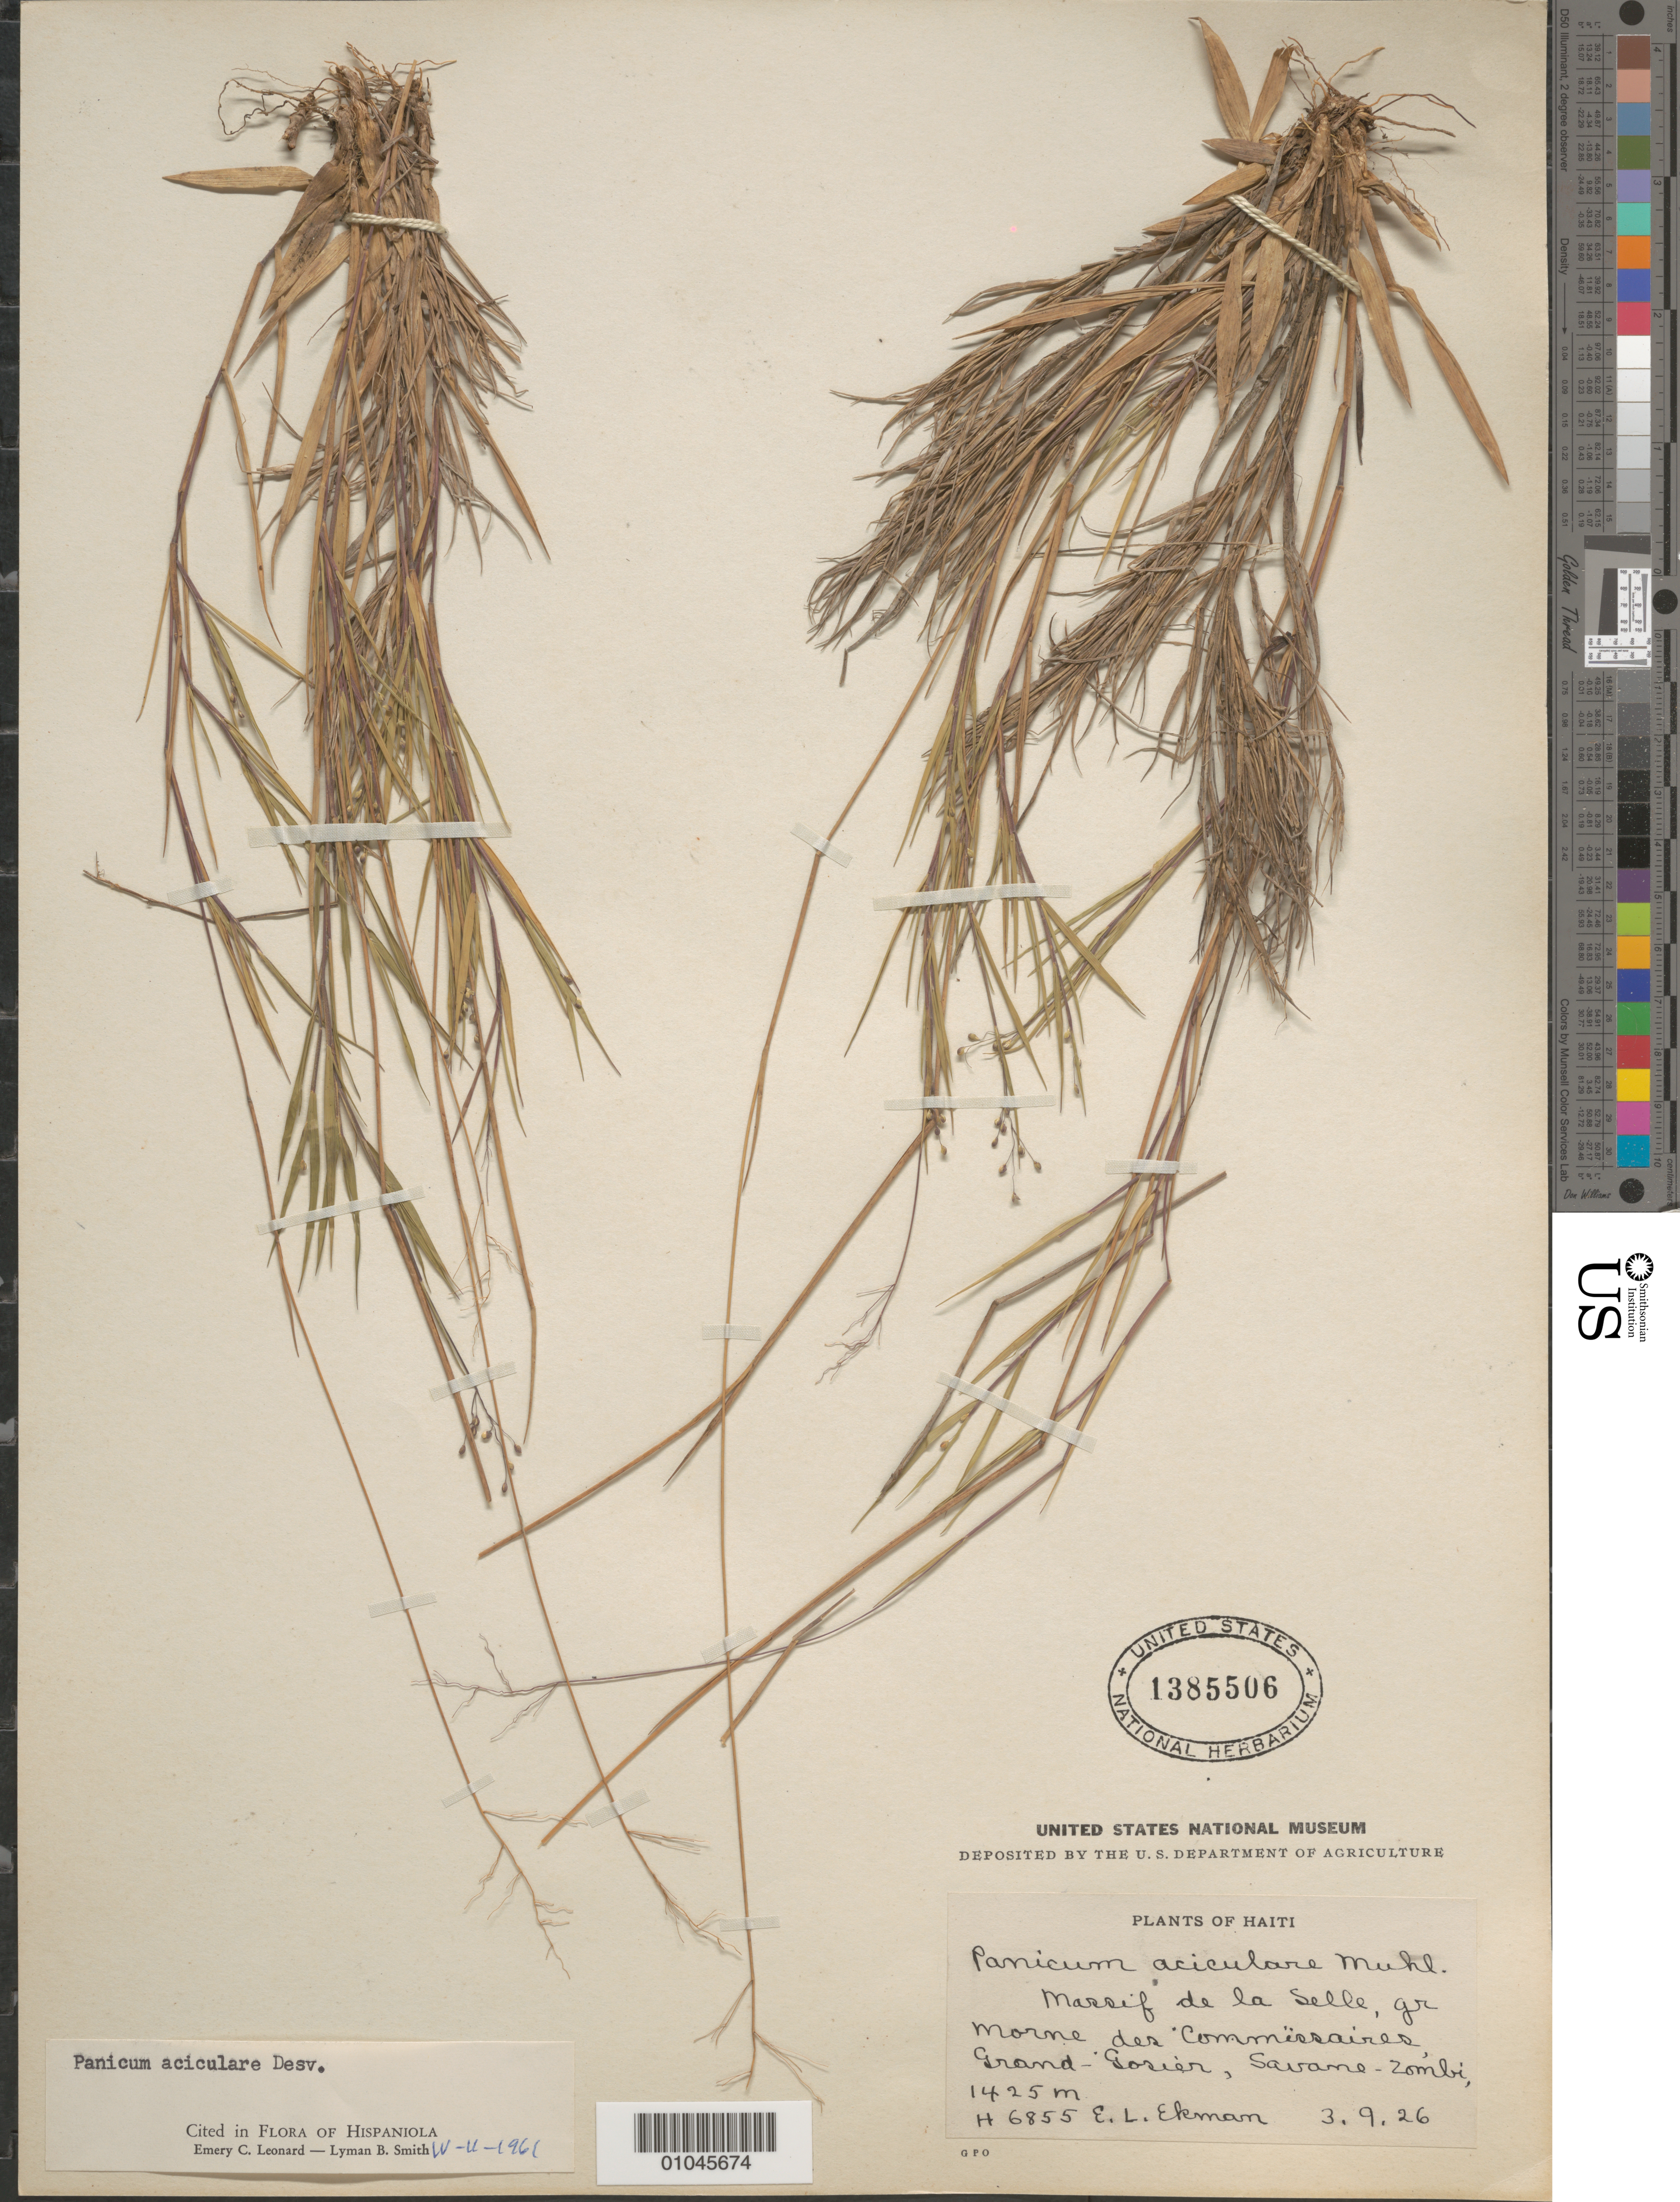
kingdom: Plantae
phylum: Tracheophyta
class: Liliopsida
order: Poales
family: Poaceae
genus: Panicum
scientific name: Panicum aciculare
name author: Desv. ex Poir.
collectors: E. L. Ekman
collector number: H 6855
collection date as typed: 03 Sep 1926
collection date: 1926-09-03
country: Haiti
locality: Morne des Commessaires. Grand-Gorier, Savane-Zombi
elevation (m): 1425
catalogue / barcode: US 1385506